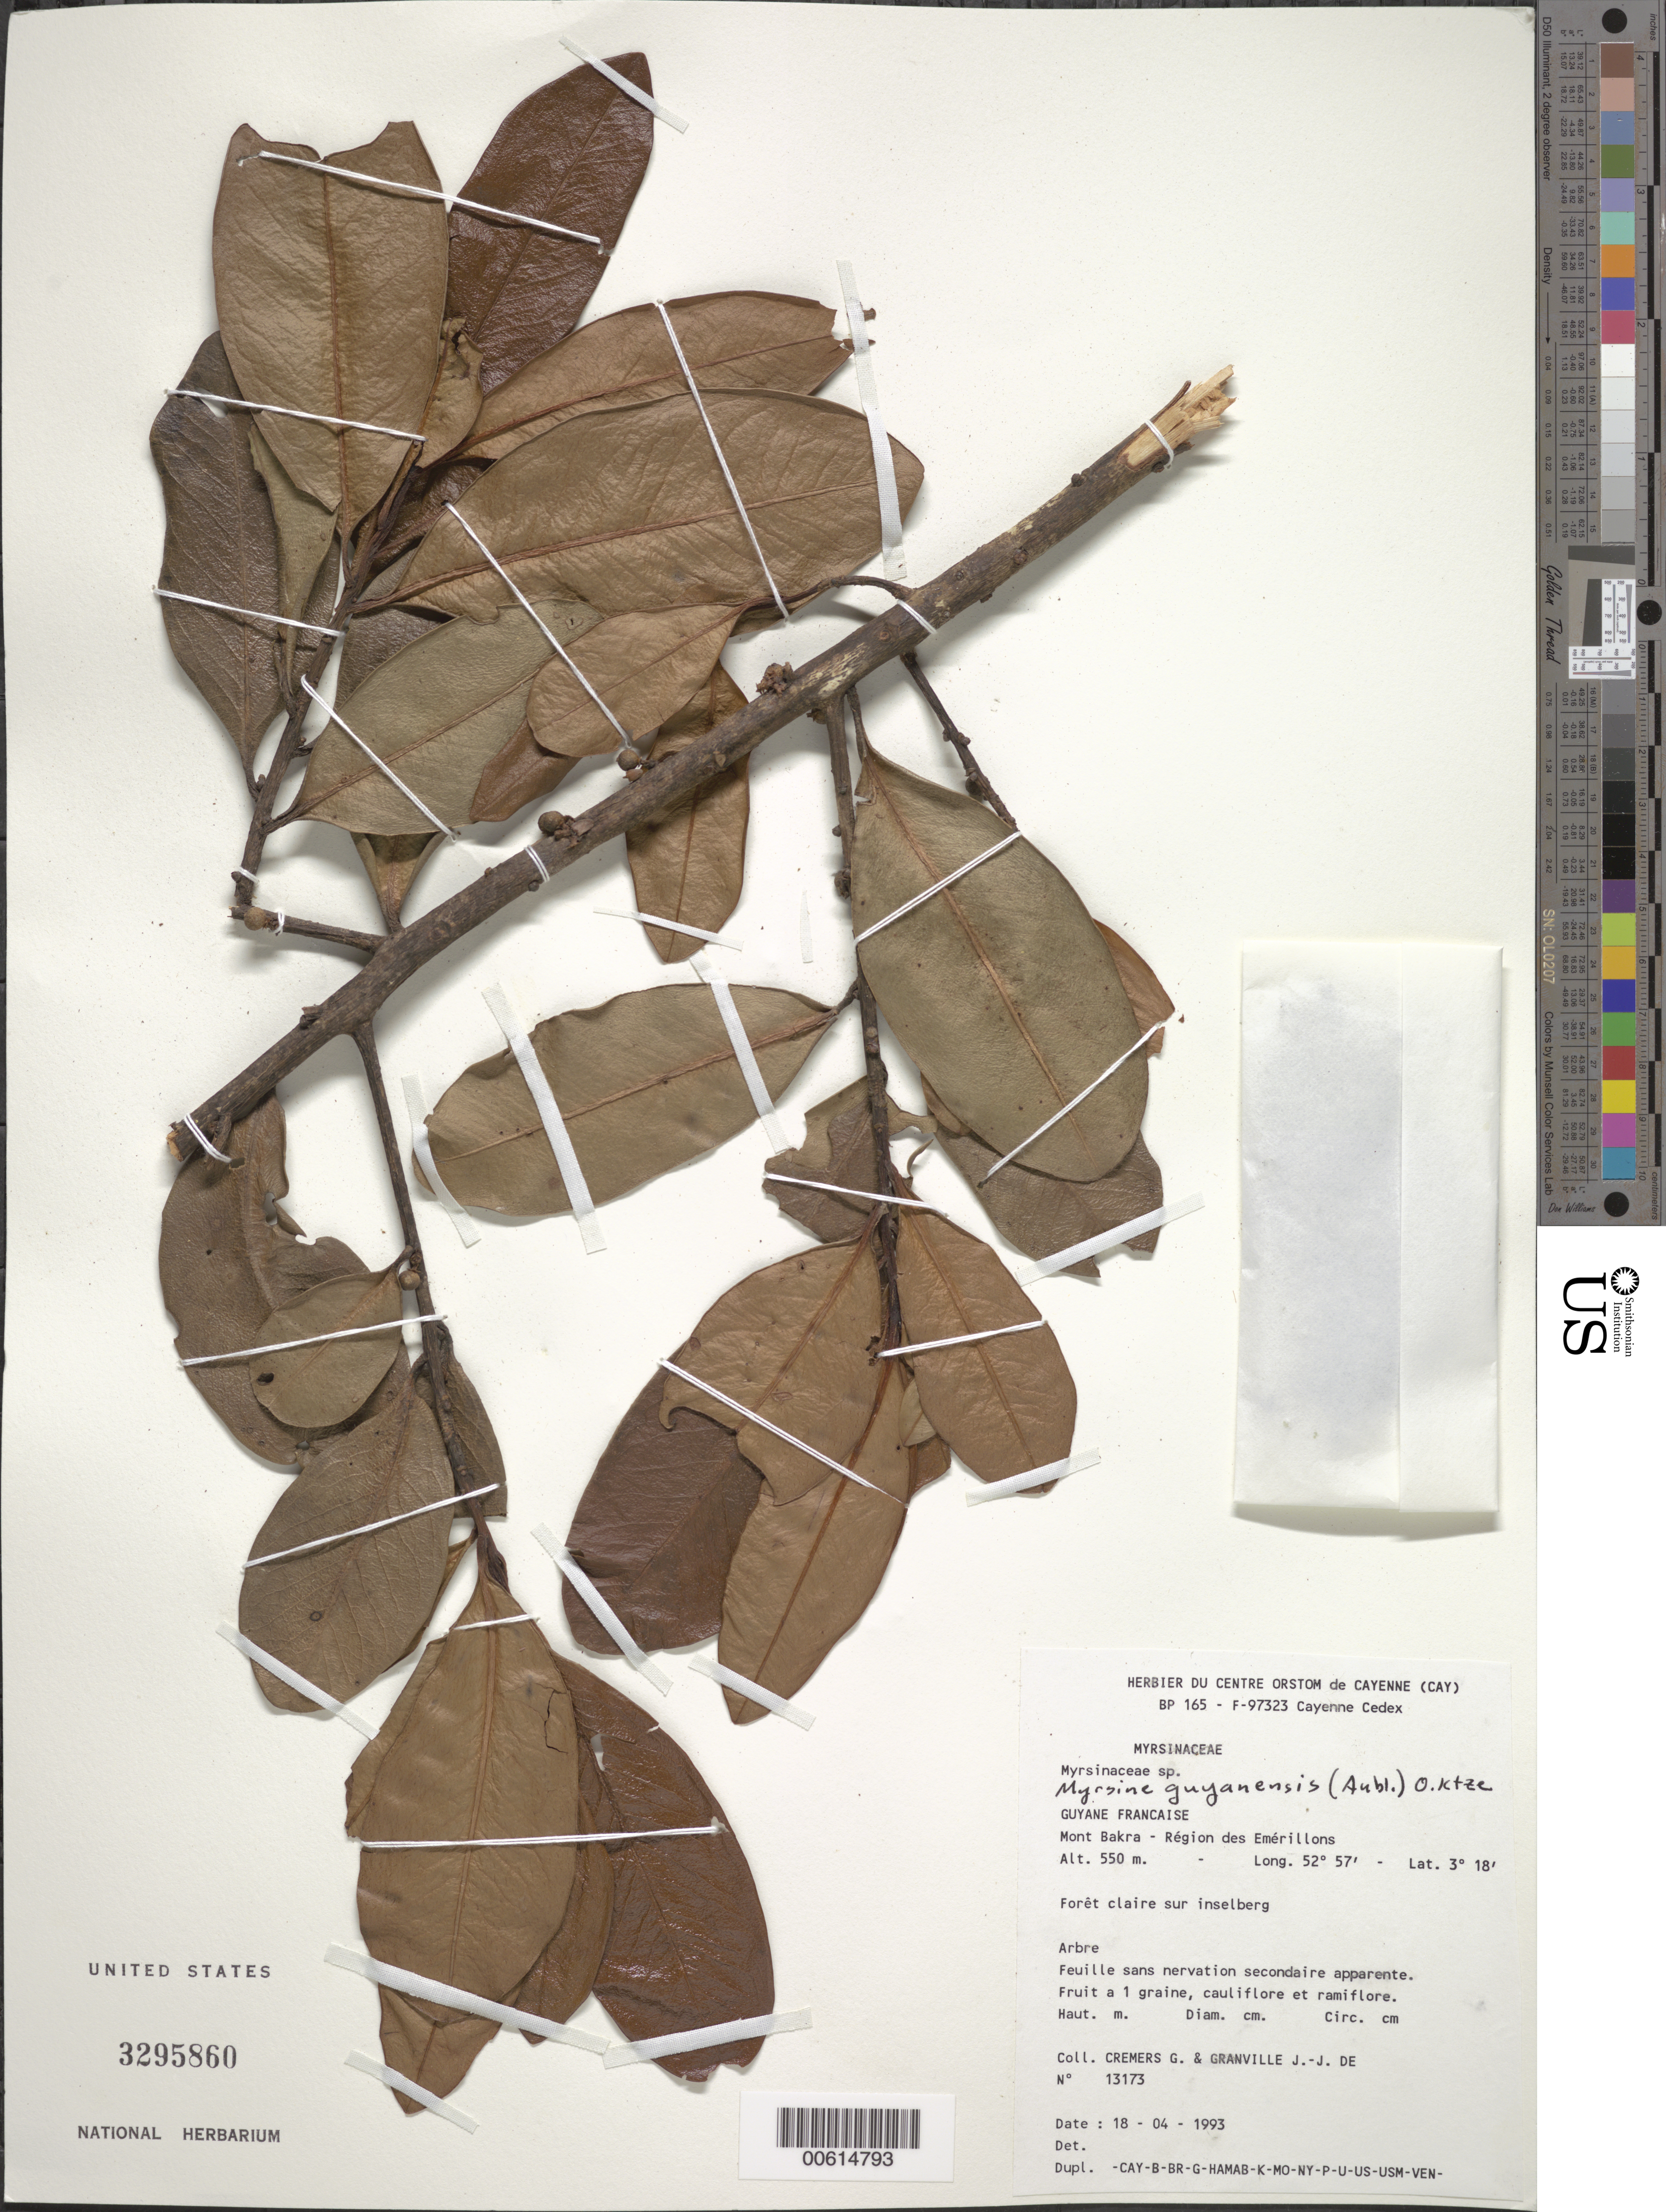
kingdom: Plantae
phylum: Tracheophyta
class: Magnoliopsida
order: Ericales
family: Primulaceae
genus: Myrsine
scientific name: Myrsine guianensis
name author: (Aubl.) Kuntze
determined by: Pipoly, J. J., III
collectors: G. Cremers & J.-J. de Granville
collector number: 13173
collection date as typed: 18-Apr-93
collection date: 1993-04-18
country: French Guiana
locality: Mont Bakra, région des Emérillons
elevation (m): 550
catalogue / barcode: US 3295860